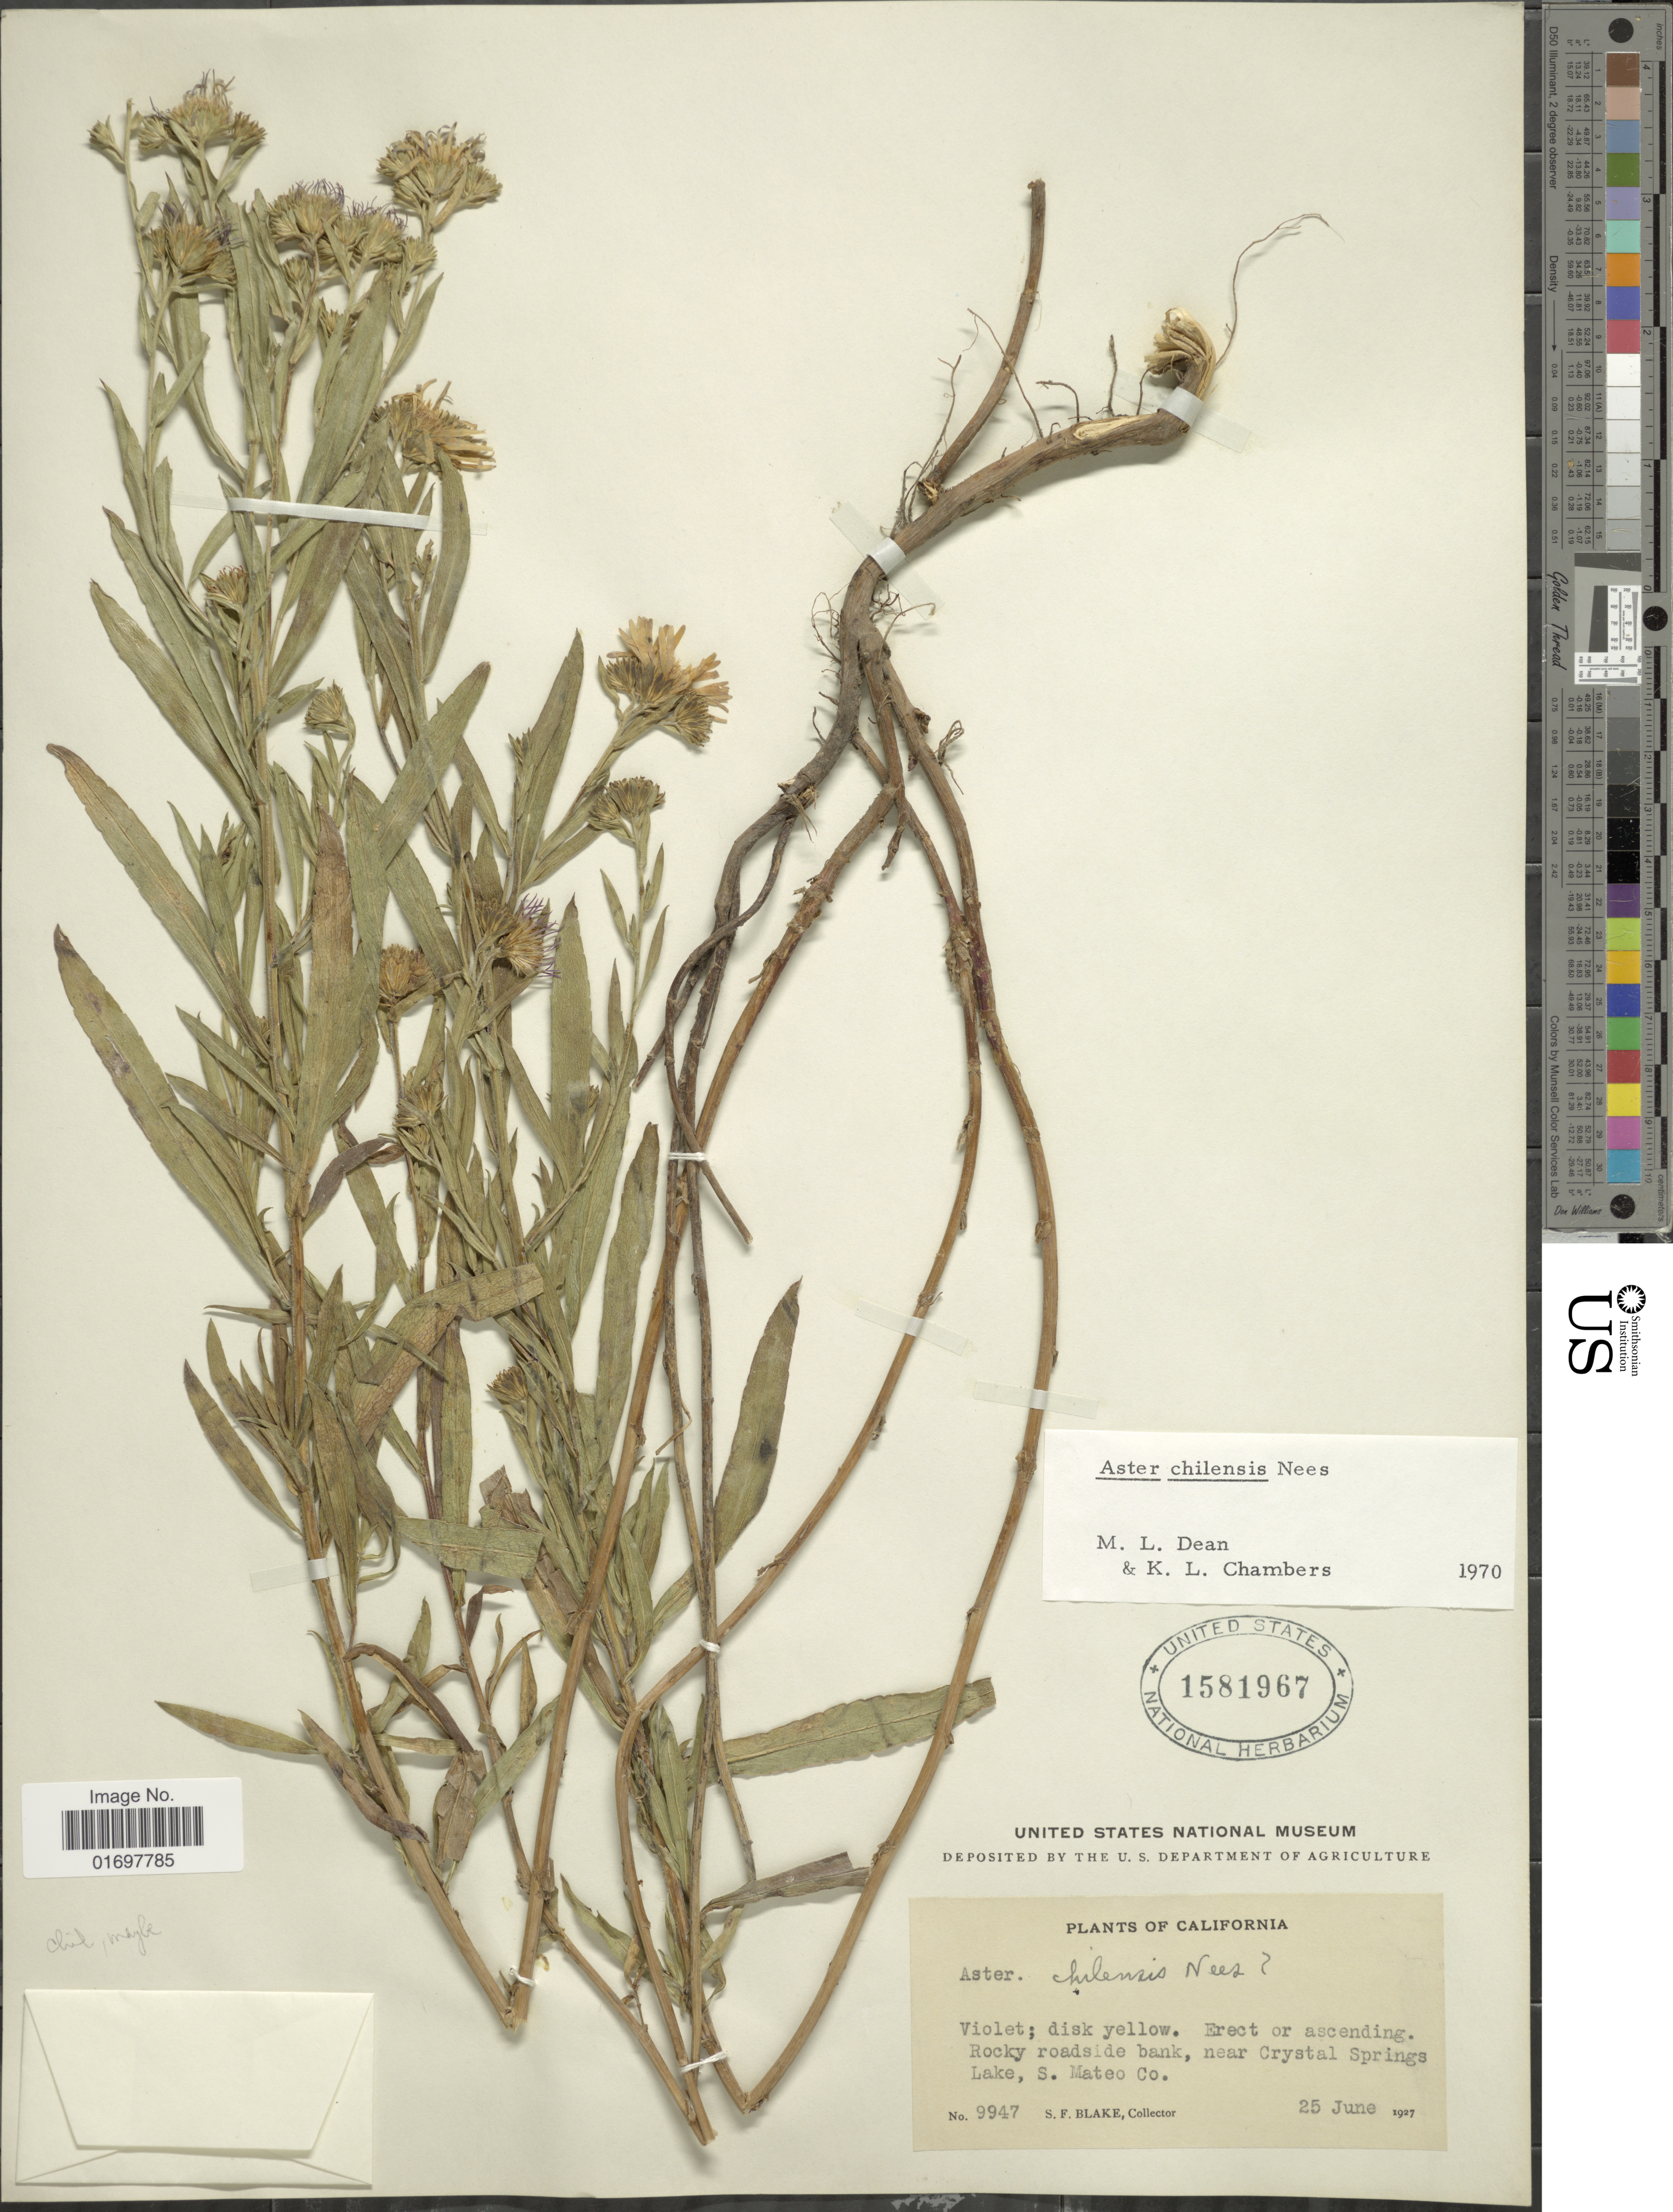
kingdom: Plantae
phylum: Tracheophyta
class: Magnoliopsida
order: Asterales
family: Asteraceae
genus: Symphyotrichum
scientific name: Symphyotrichum chilense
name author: (Nees) G.L. Nesom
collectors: S. Blake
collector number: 9947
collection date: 1927-06-25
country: United States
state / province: California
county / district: San Mateo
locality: Near Crystal Springs Lake, S. Mateo Co.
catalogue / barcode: US 1581967